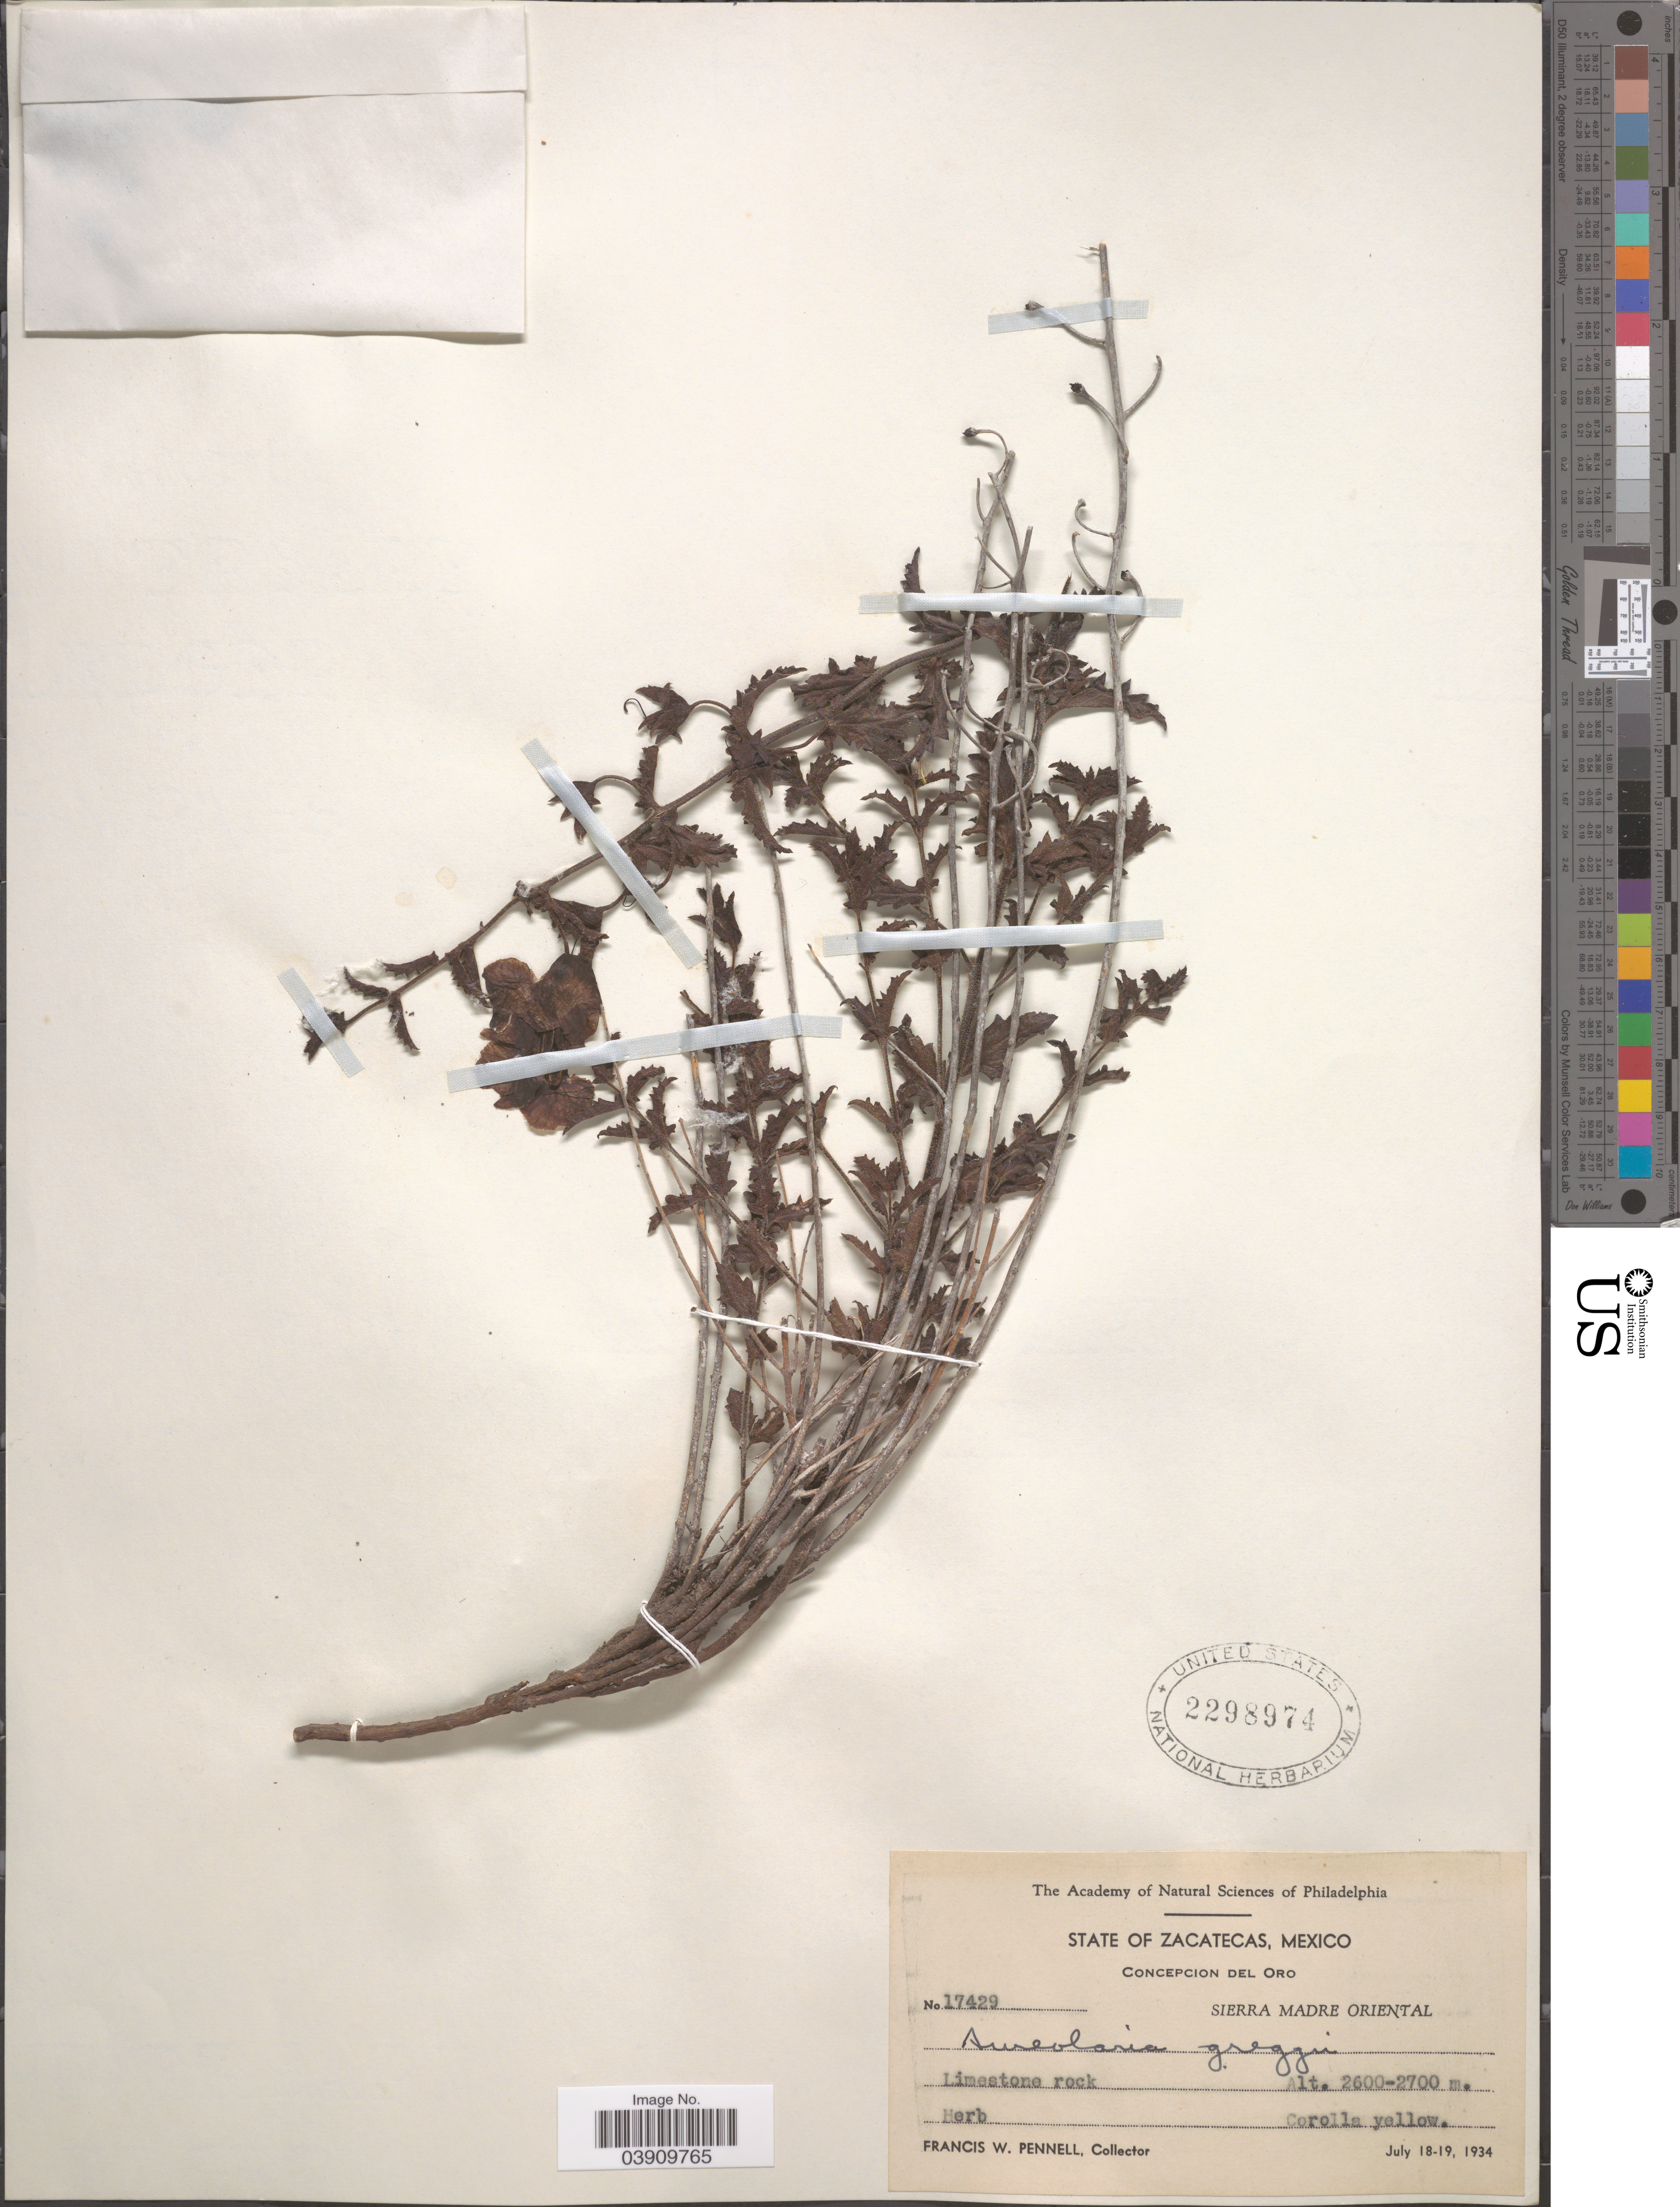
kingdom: Plantae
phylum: Tracheophyta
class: Magnoliopsida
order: Lamiales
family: Orobanchaceae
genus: Aureolaria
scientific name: Aureolaria greggii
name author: (S. Watson) Pennell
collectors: F. W. Pennell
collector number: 17429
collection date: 1934-07-18/1934-07-19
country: Mexico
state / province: Zacatecas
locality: Concepcion del Oro. Sierra Madre Oriental.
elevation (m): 2600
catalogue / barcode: US 2298974